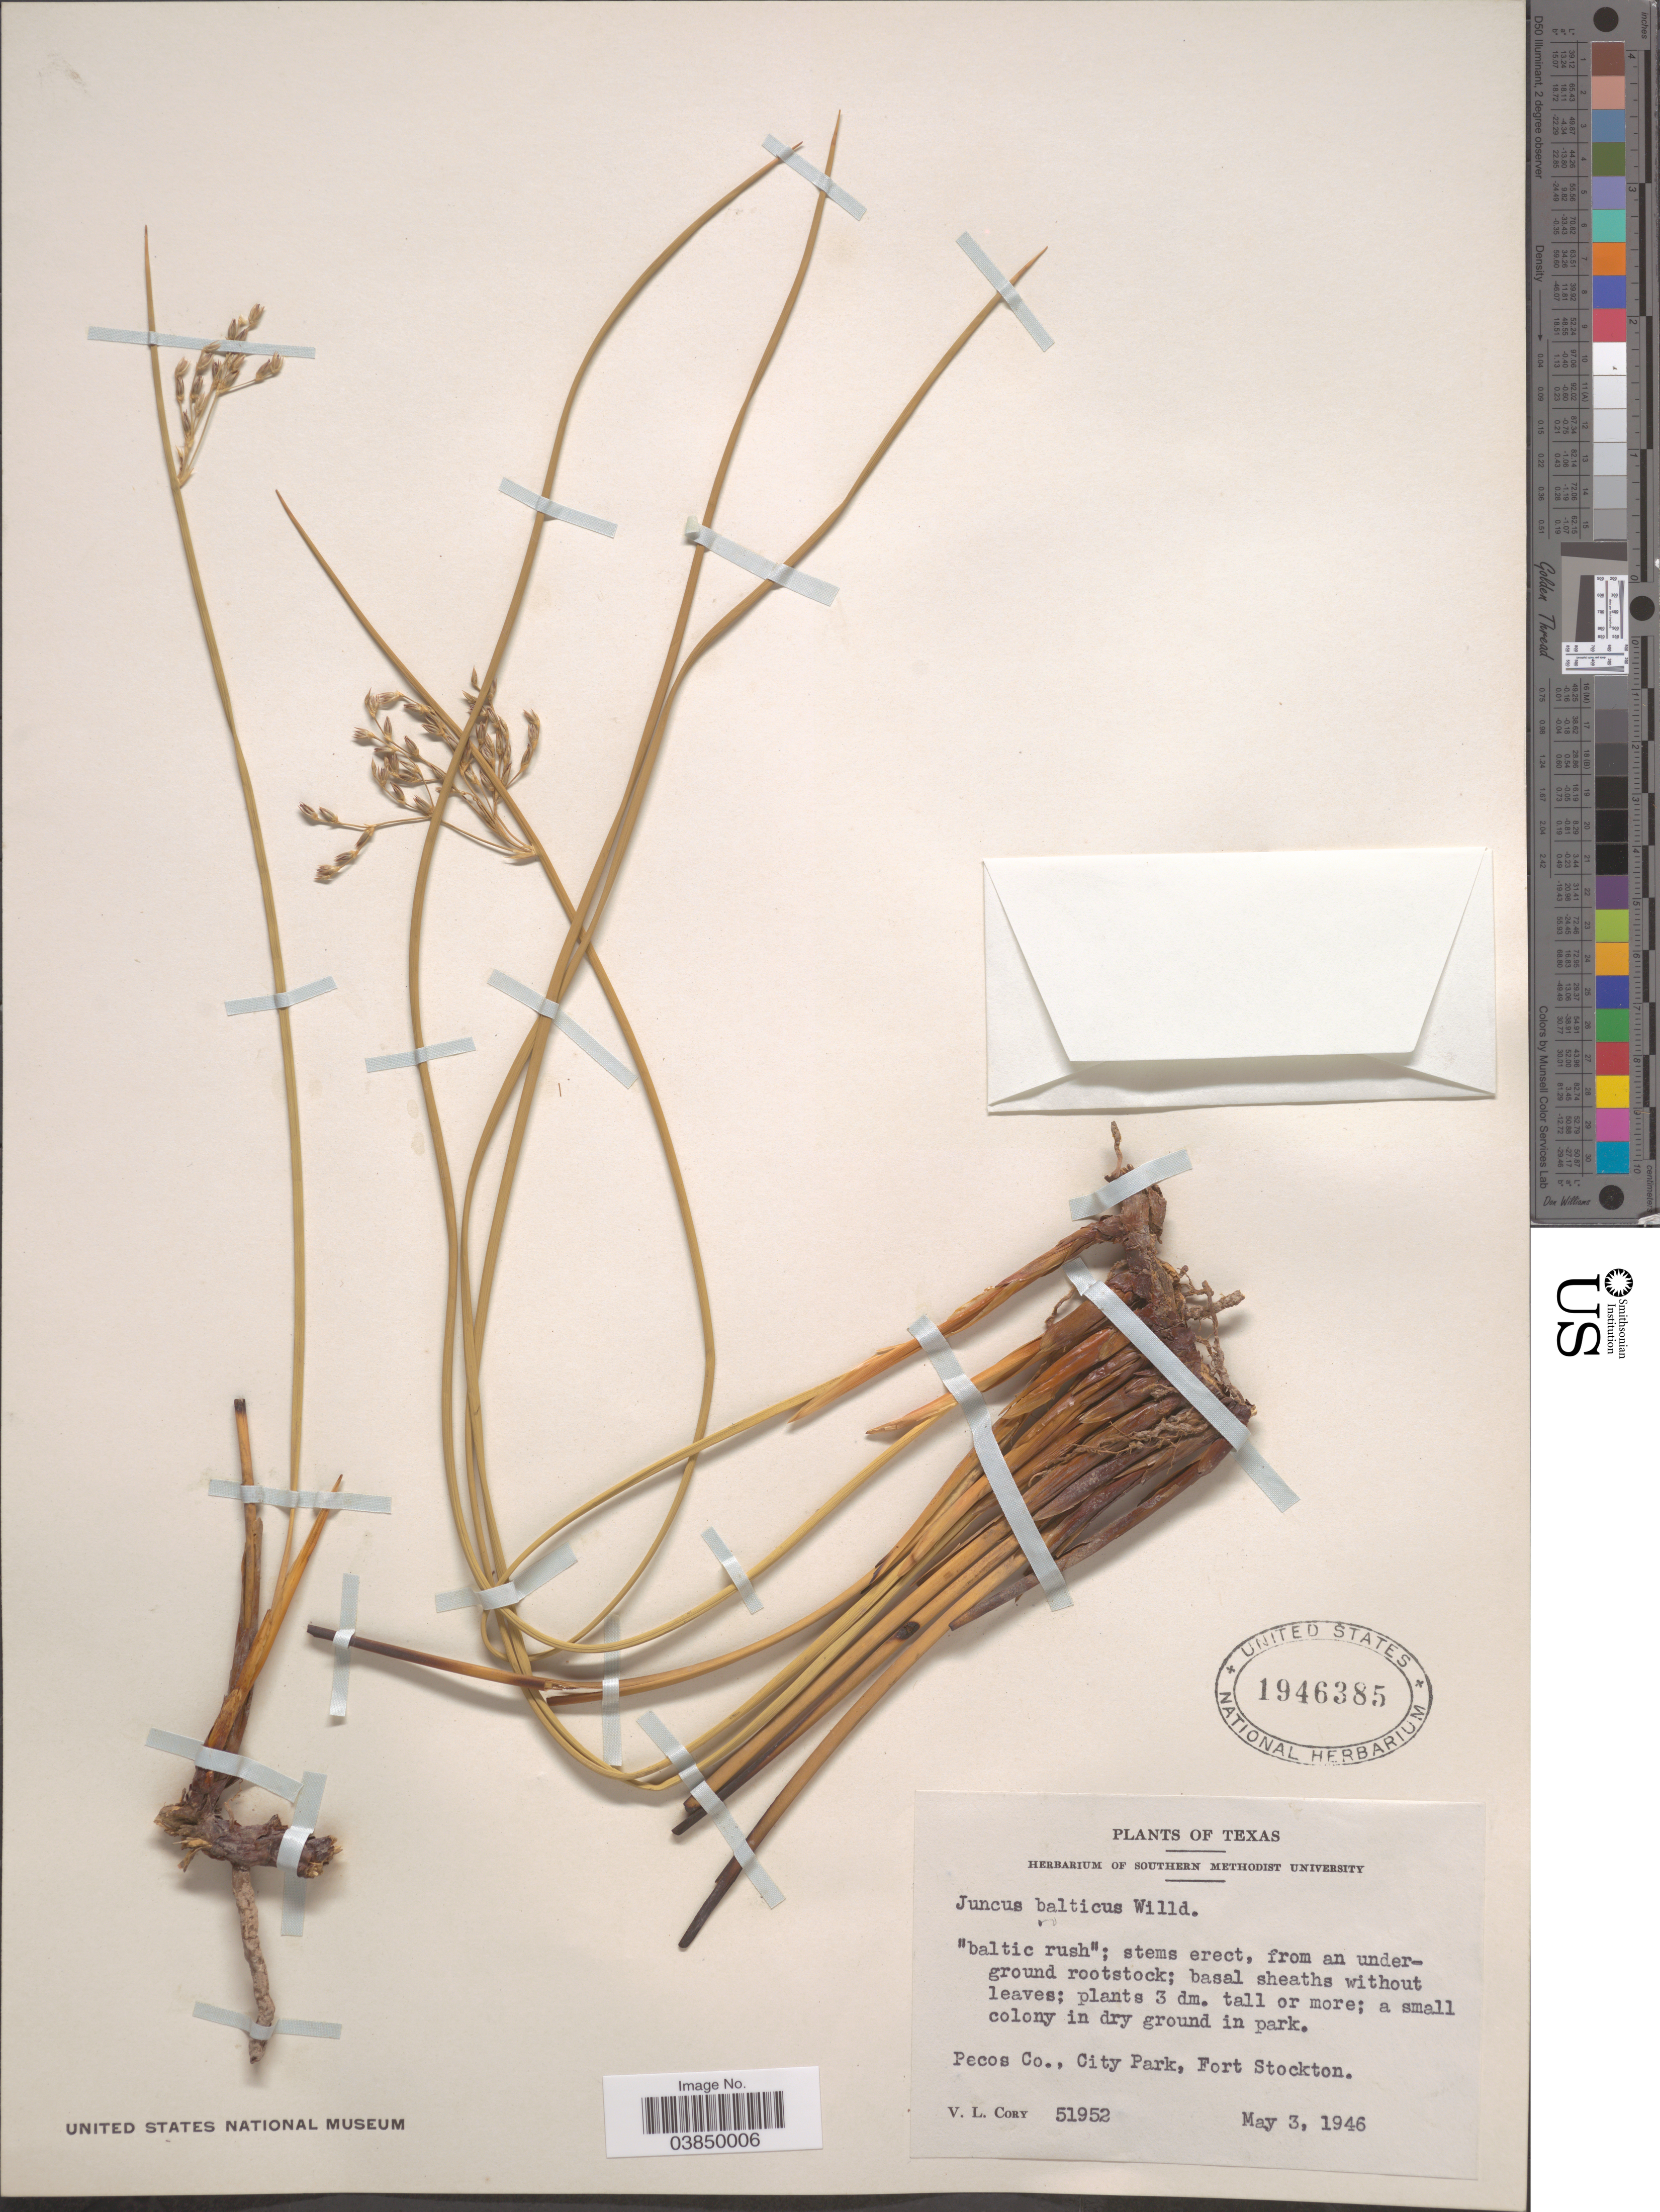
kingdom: Plantae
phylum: Tracheophyta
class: Liliopsida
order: Poales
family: Juncaceae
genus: Juncus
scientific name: Juncus balticus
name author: Willd.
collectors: V. Cory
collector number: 51952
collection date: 1946-05-03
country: United States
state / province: Texas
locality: Pecos Co., City Park, Fort Stockton.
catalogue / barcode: US 1946385